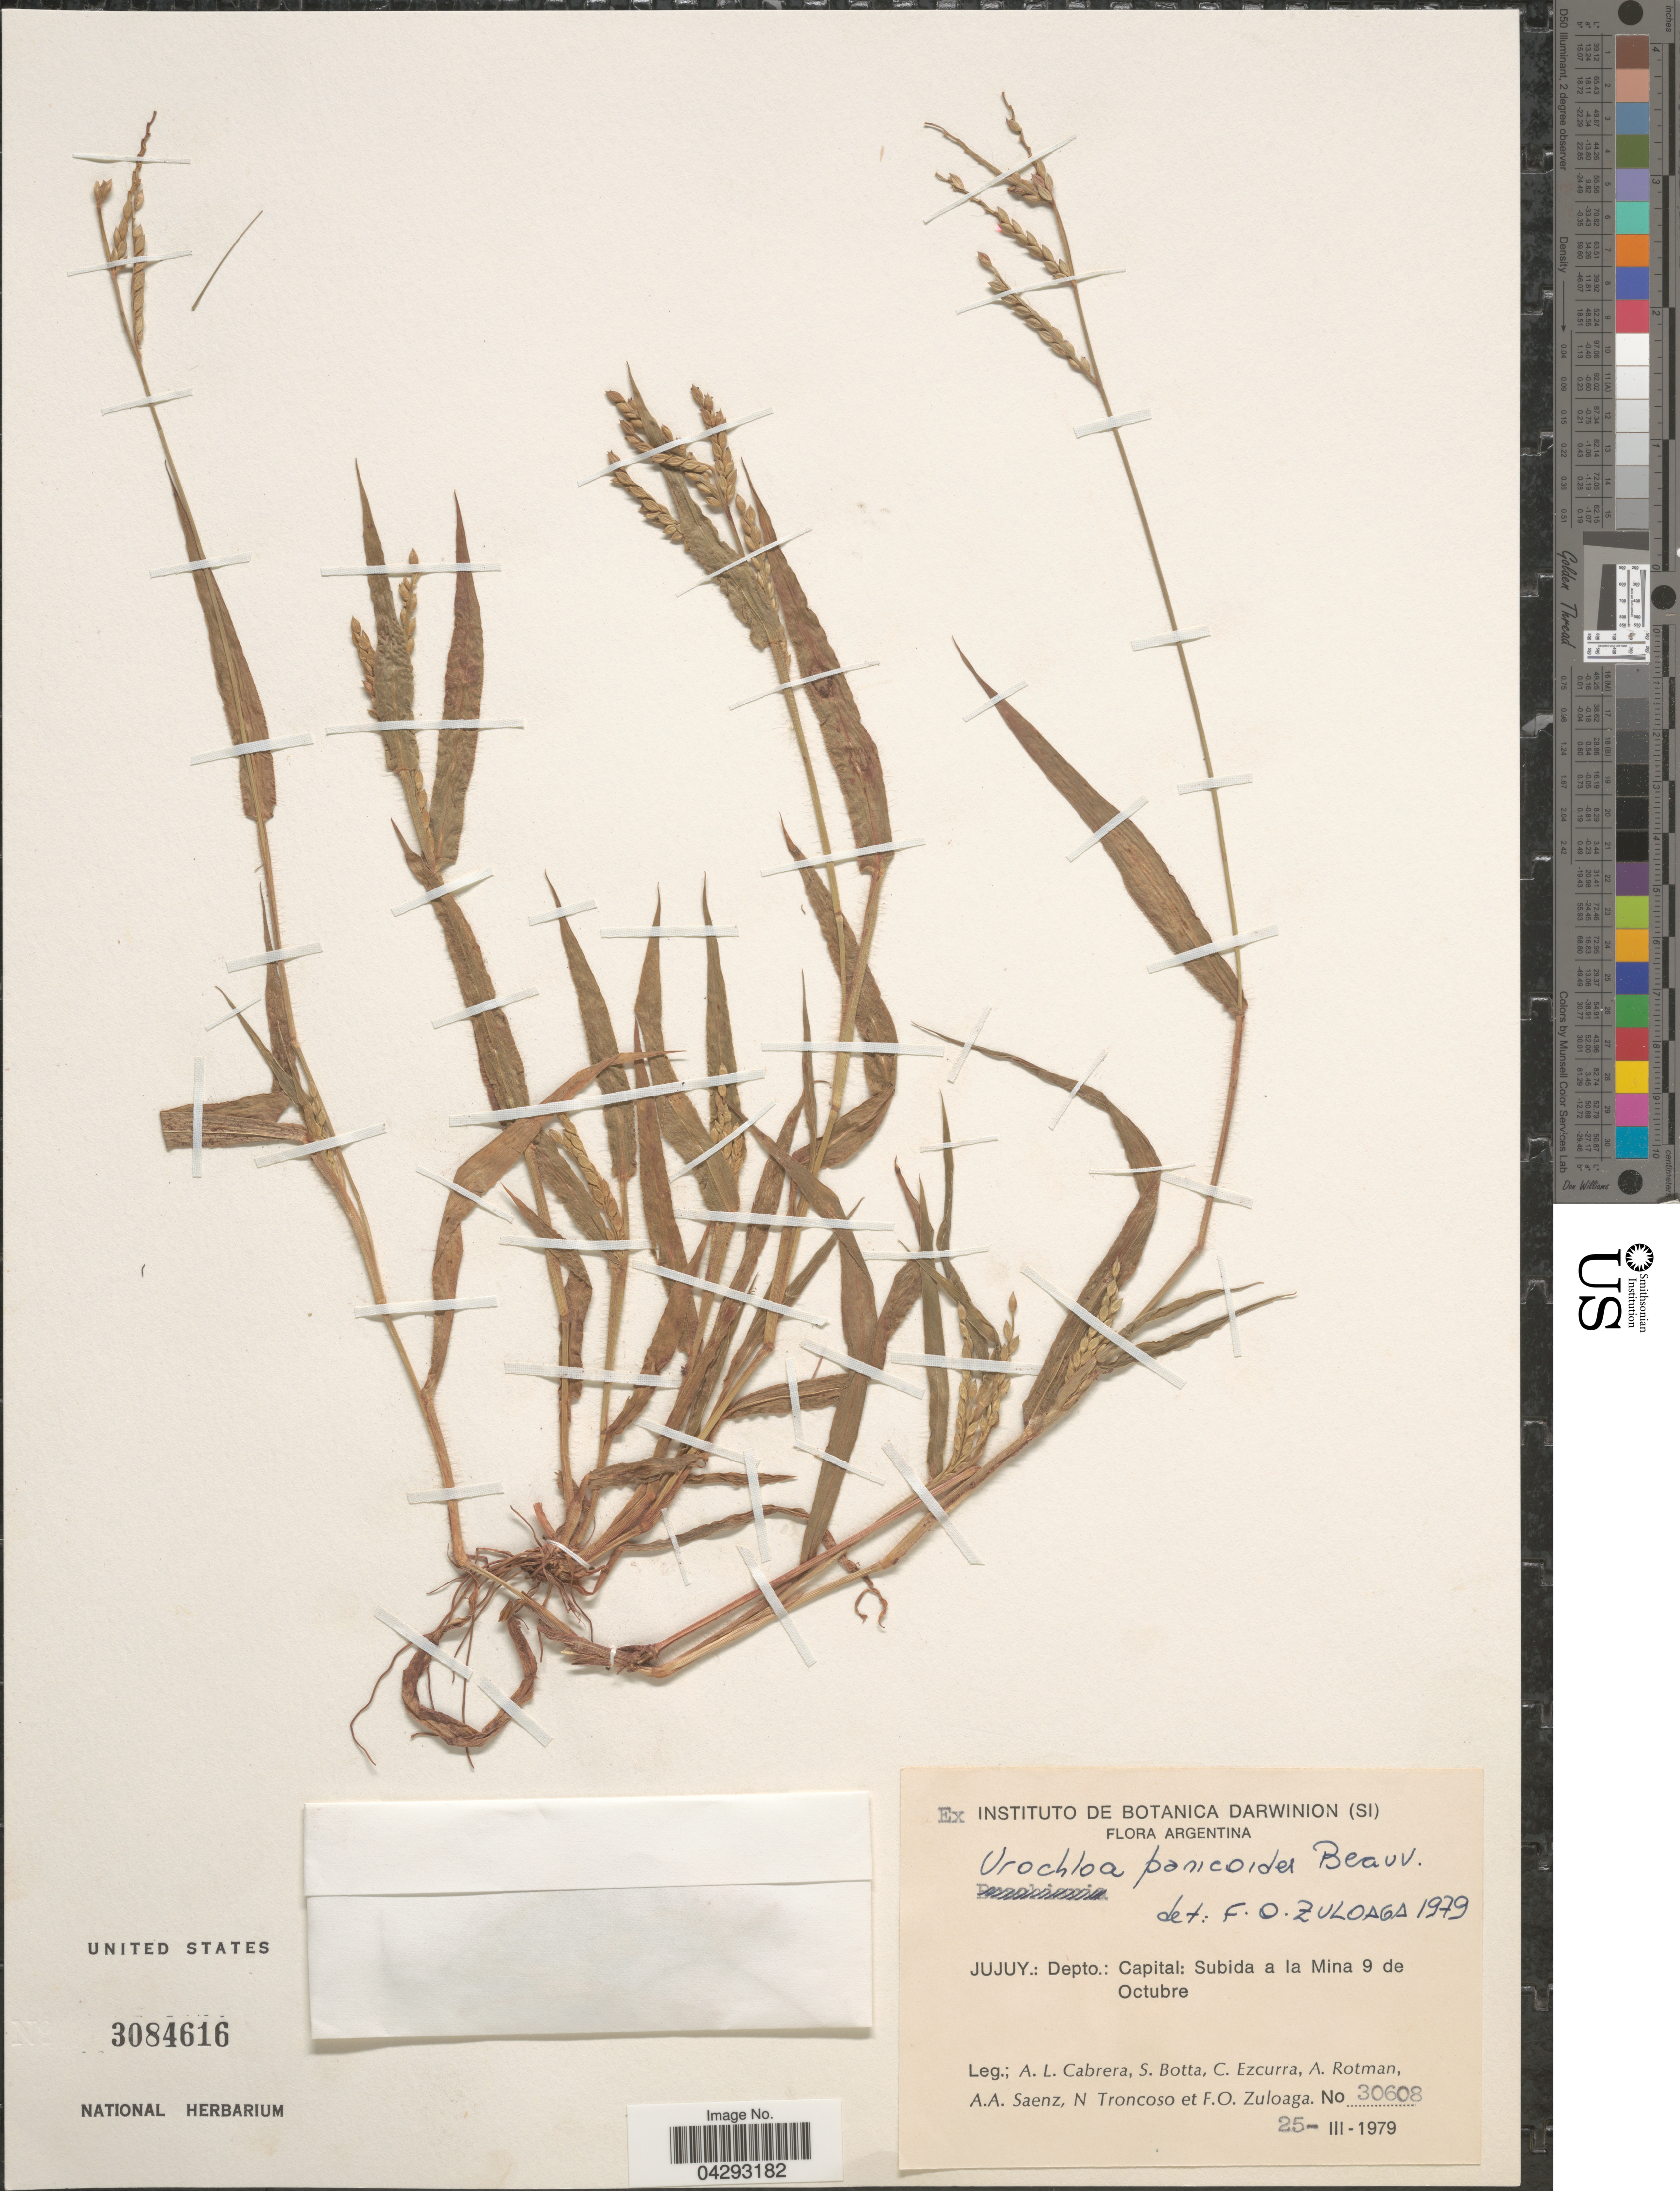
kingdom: Plantae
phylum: Tracheophyta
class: Liliopsida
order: Poales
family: Poaceae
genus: Urochloa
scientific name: Urochloa panicoides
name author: P. Beauv.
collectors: A. L. Cabrera, S. Botta, C. Ezcurra, A. D. Rotman & et al.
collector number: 30608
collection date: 1979-03-25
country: Argentina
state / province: Jujuy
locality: Jujuy.: Depto.: Capital: Subida a la Mina 9 de Octubre.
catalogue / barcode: US 3084616